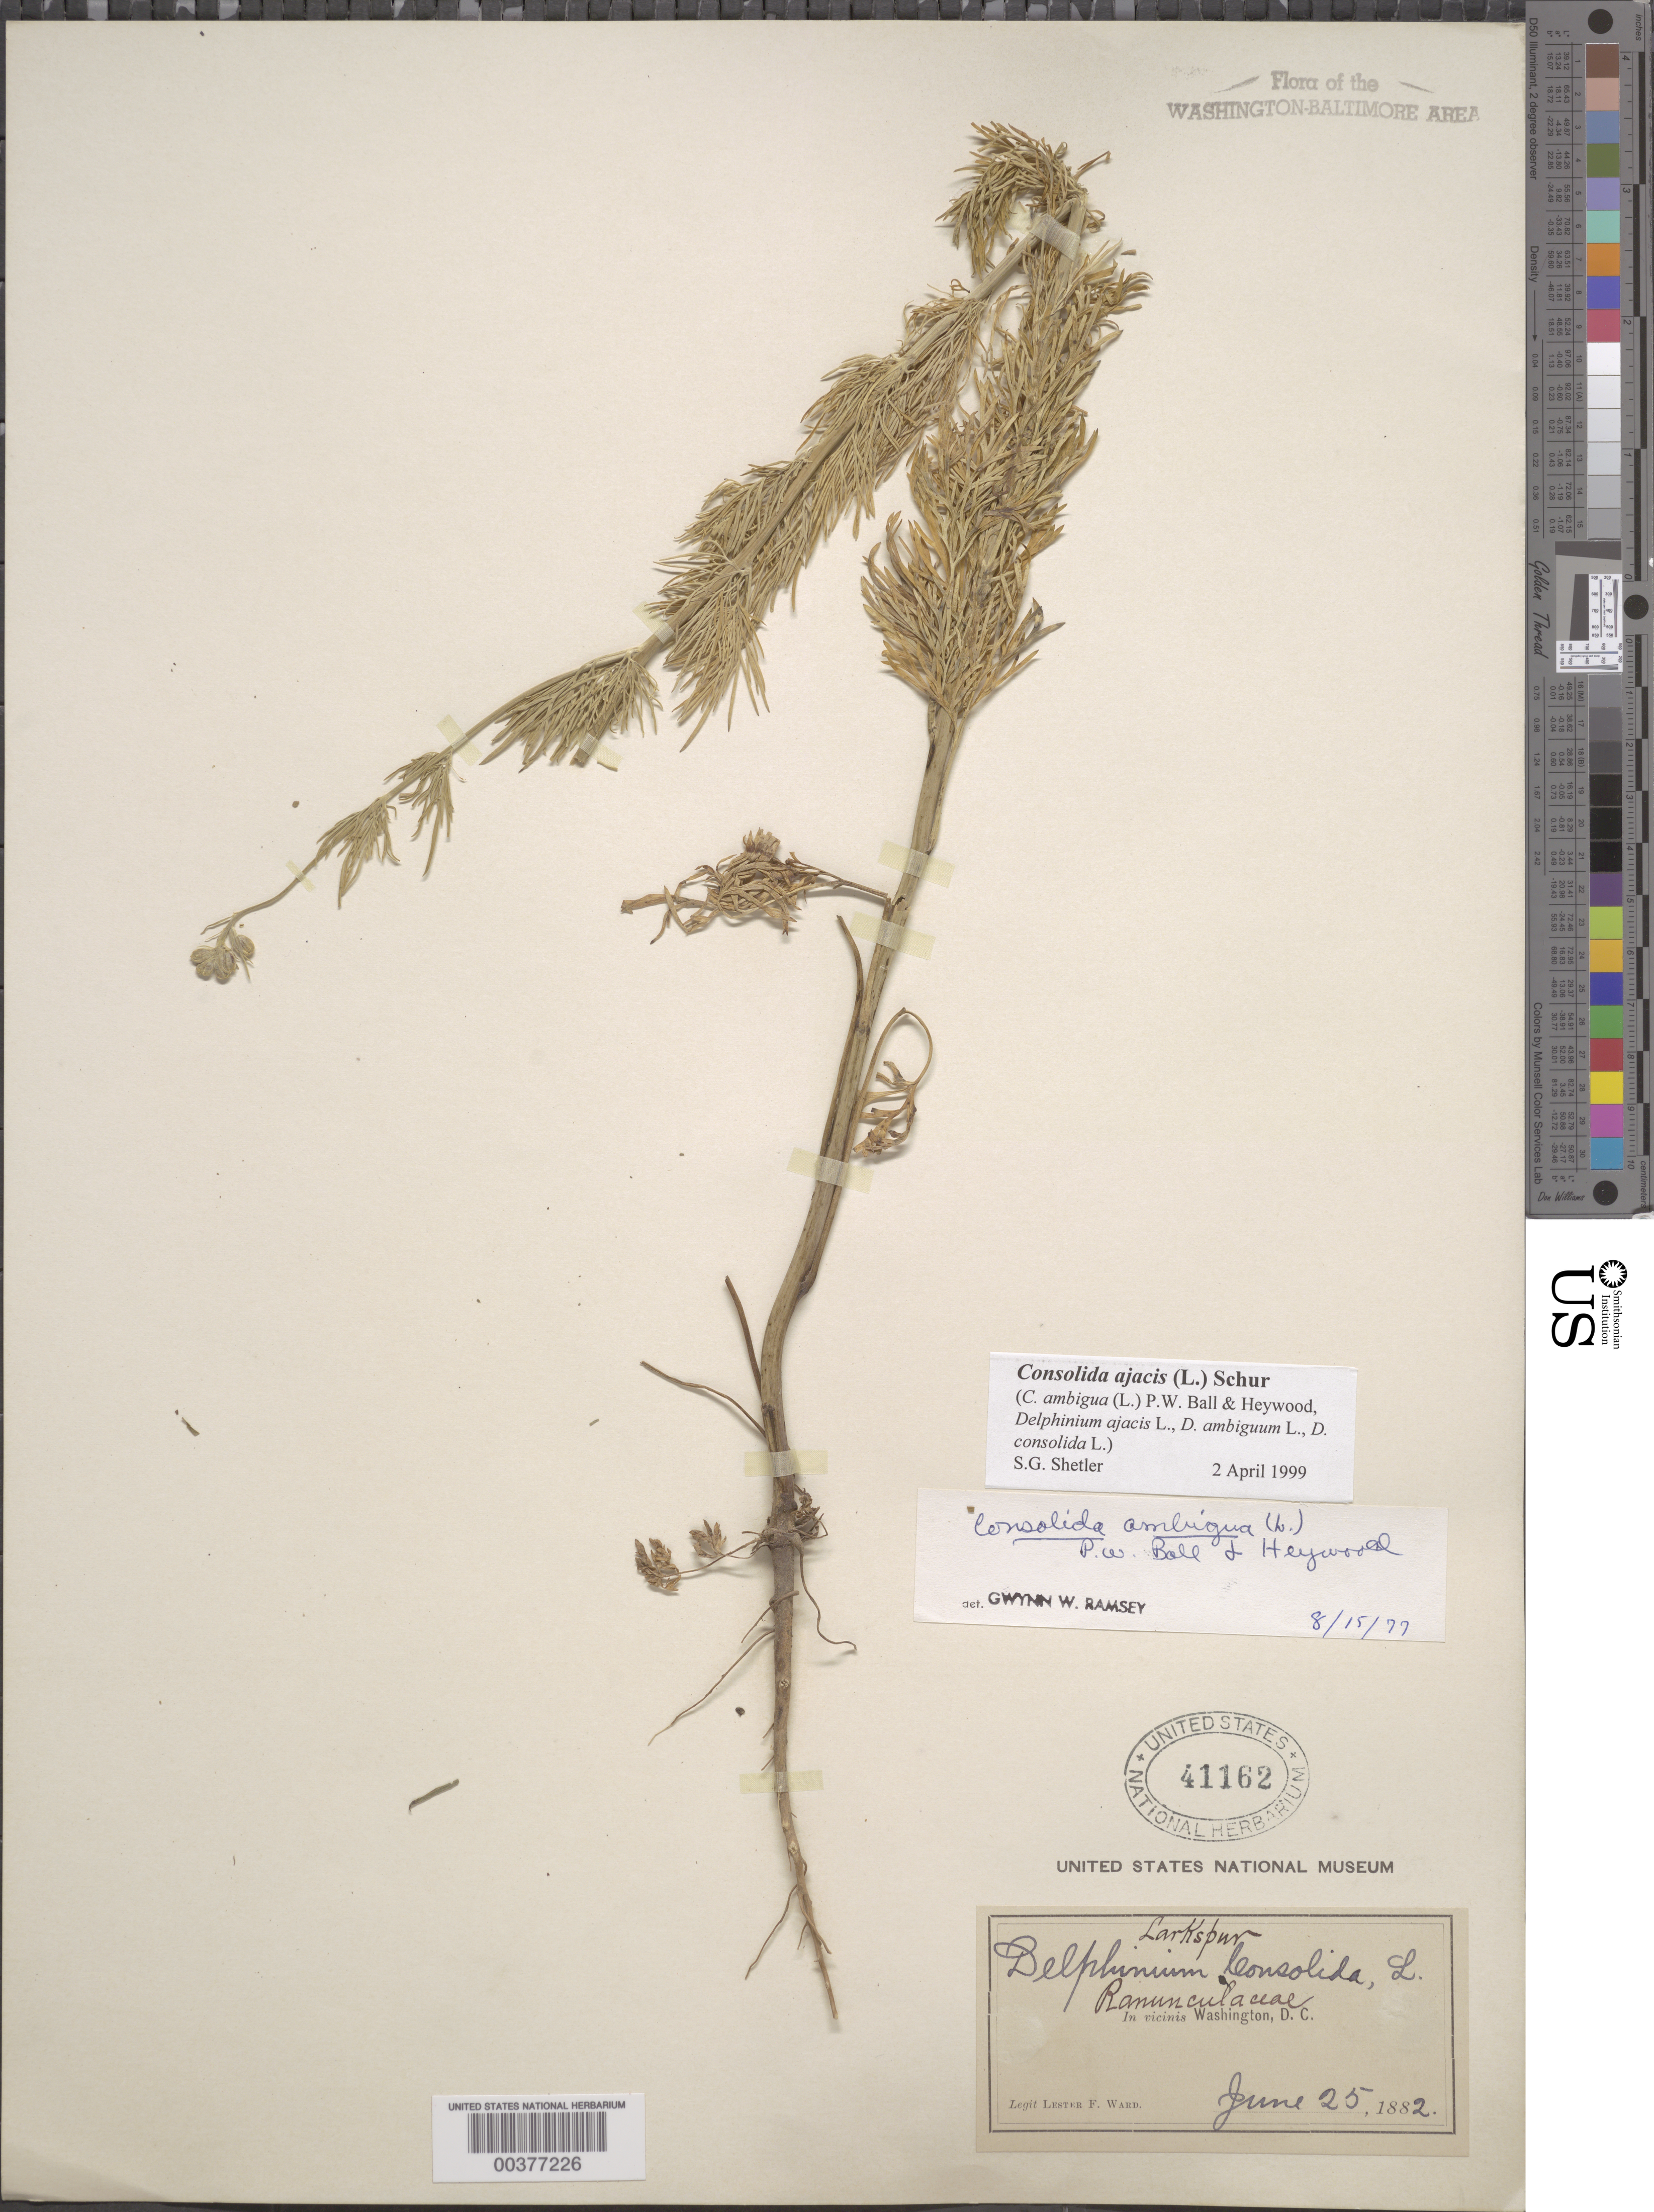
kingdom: Plantae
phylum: Tracheophyta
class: Magnoliopsida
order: Ranunculales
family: Ranunculaceae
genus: Delphinium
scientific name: Delphinium ajacis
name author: L.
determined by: Strong, M. T., (US), Smithsonian Institution - National Museum of Natural History (UNITED STATES)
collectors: L. F. Ward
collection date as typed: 25 Jun 1882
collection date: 1882-06-25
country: United States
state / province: District of Columbia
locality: Washington DC area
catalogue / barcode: US 41162